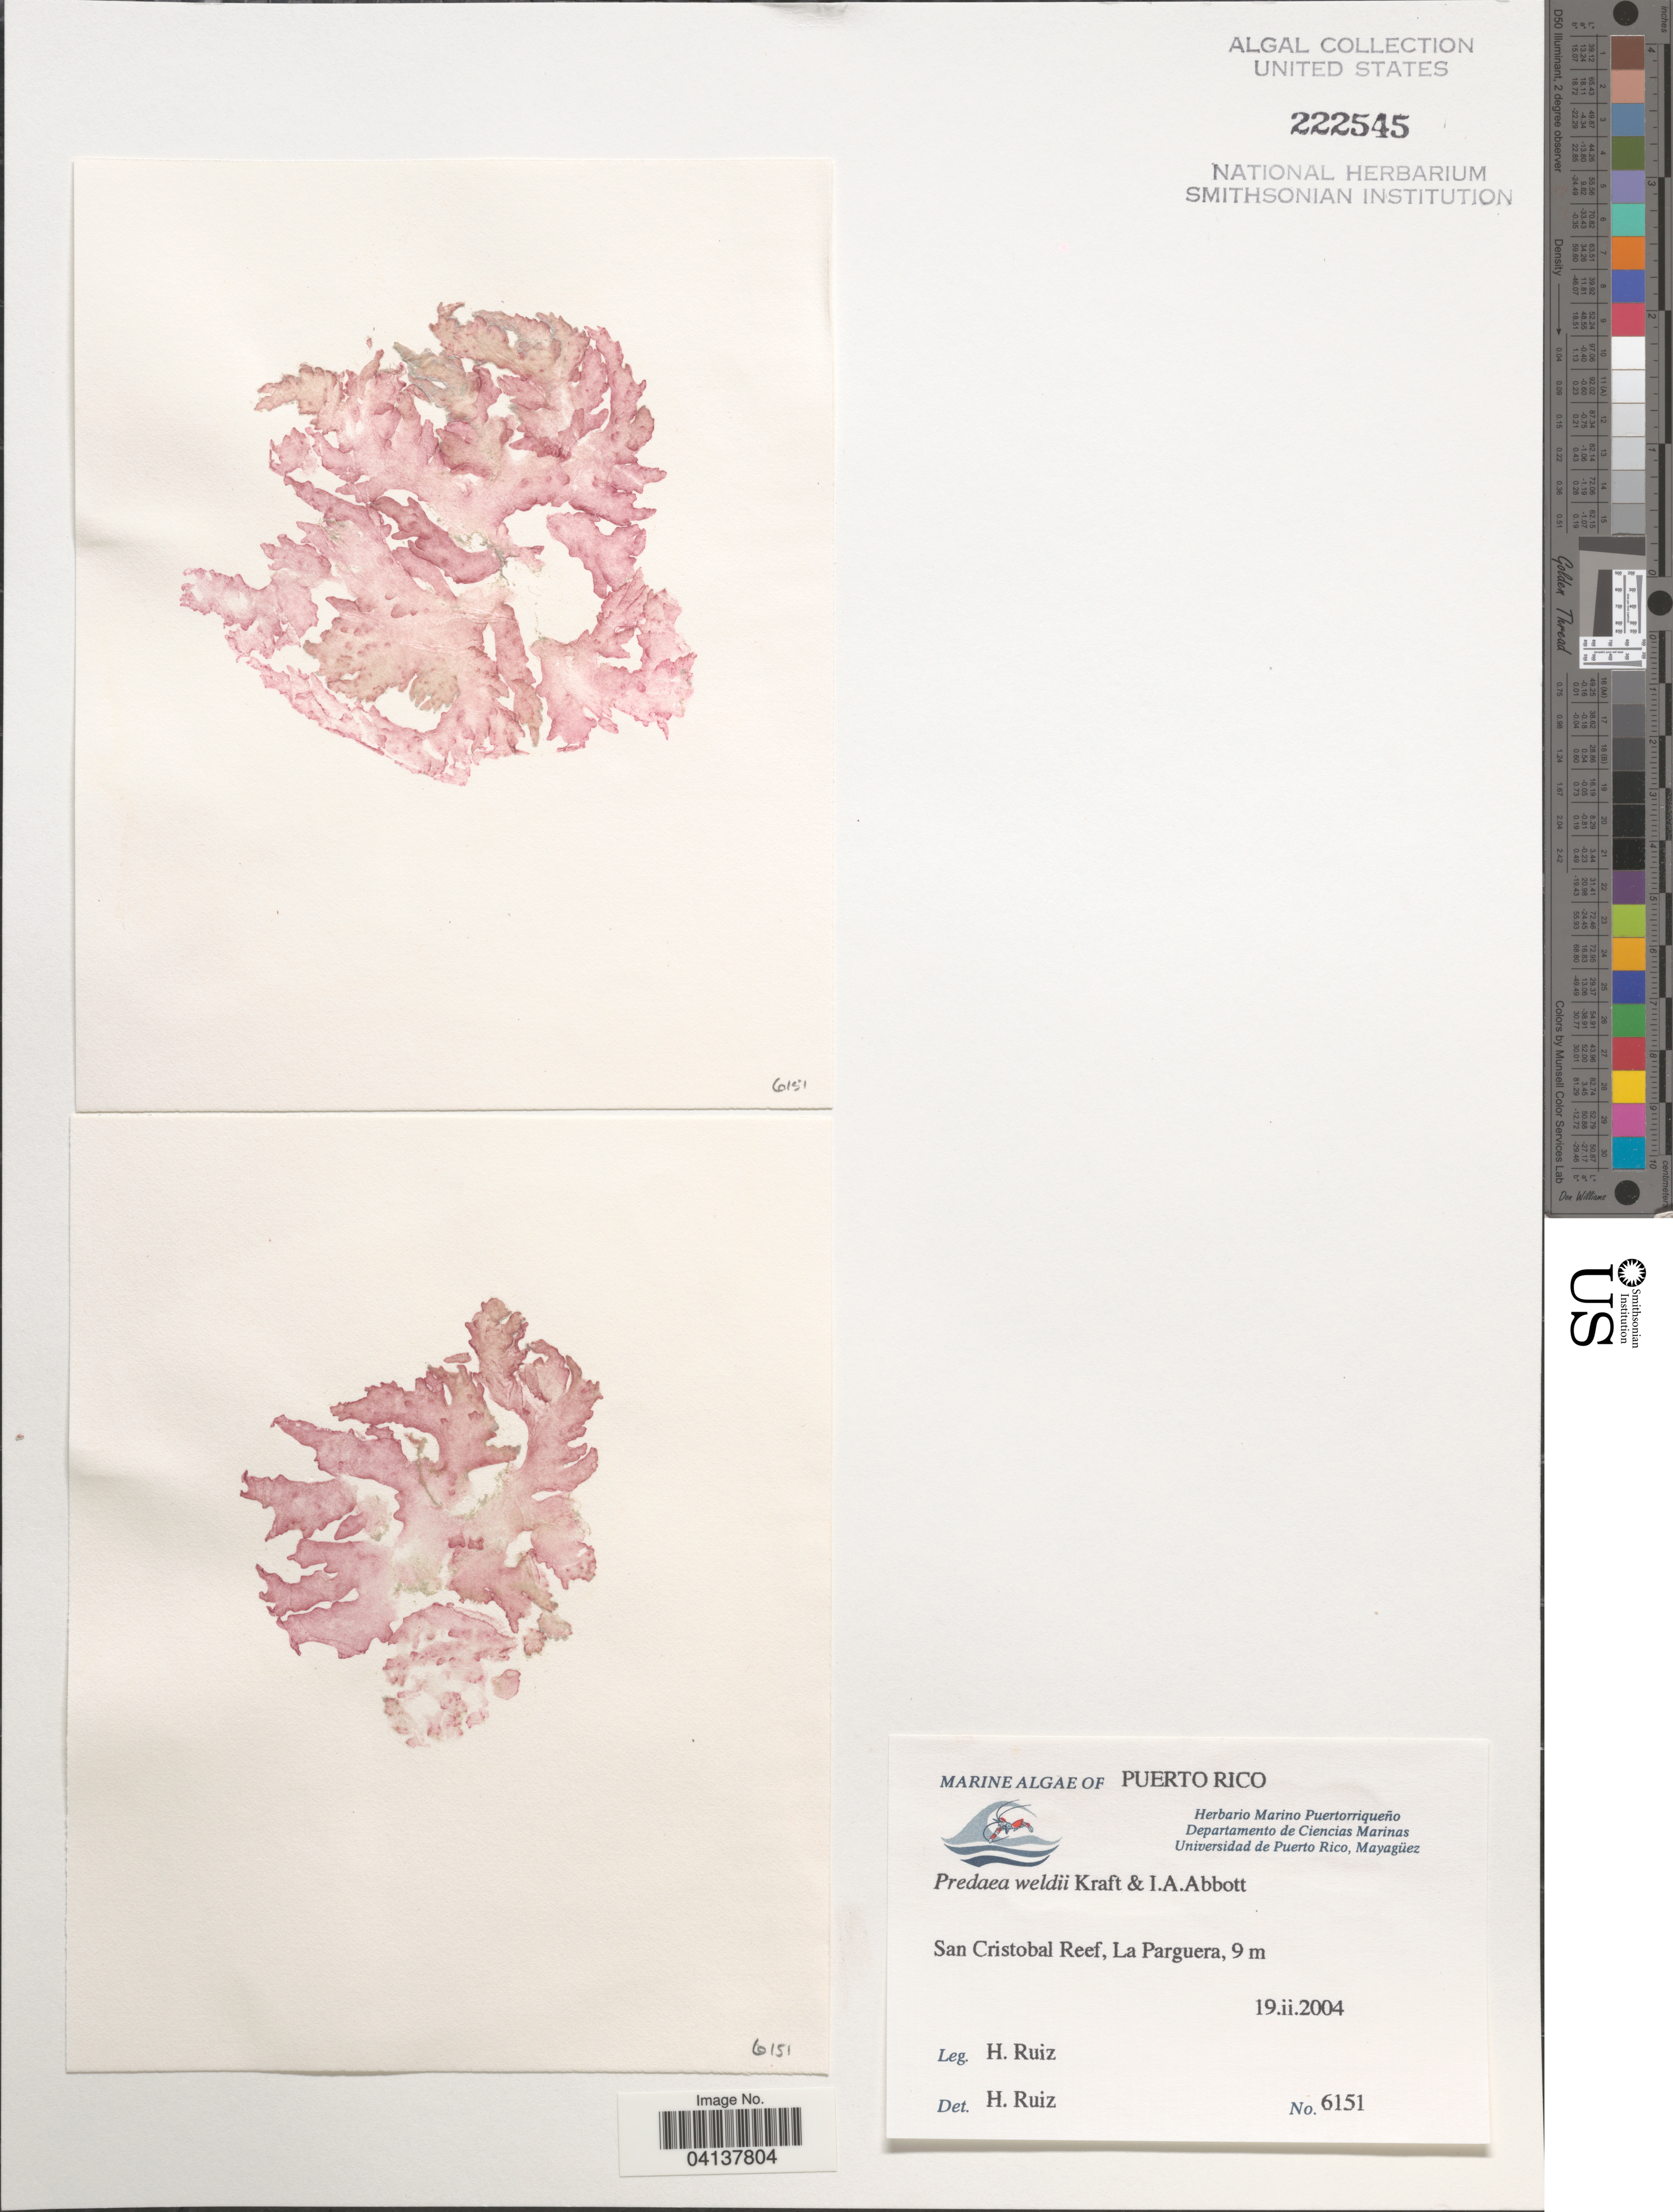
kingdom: Plantae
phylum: Rhodophyta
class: Florideophyceae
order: Nemastomatales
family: Nemastomataceae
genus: Predaea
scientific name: Predaea weldii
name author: G.T.Kraft & I.A. Abbott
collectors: H. Ruiz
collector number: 6151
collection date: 2004-02-19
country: Puerto Rico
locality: San Cristobal Reef, La Parguera.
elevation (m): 9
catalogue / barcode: US 222545